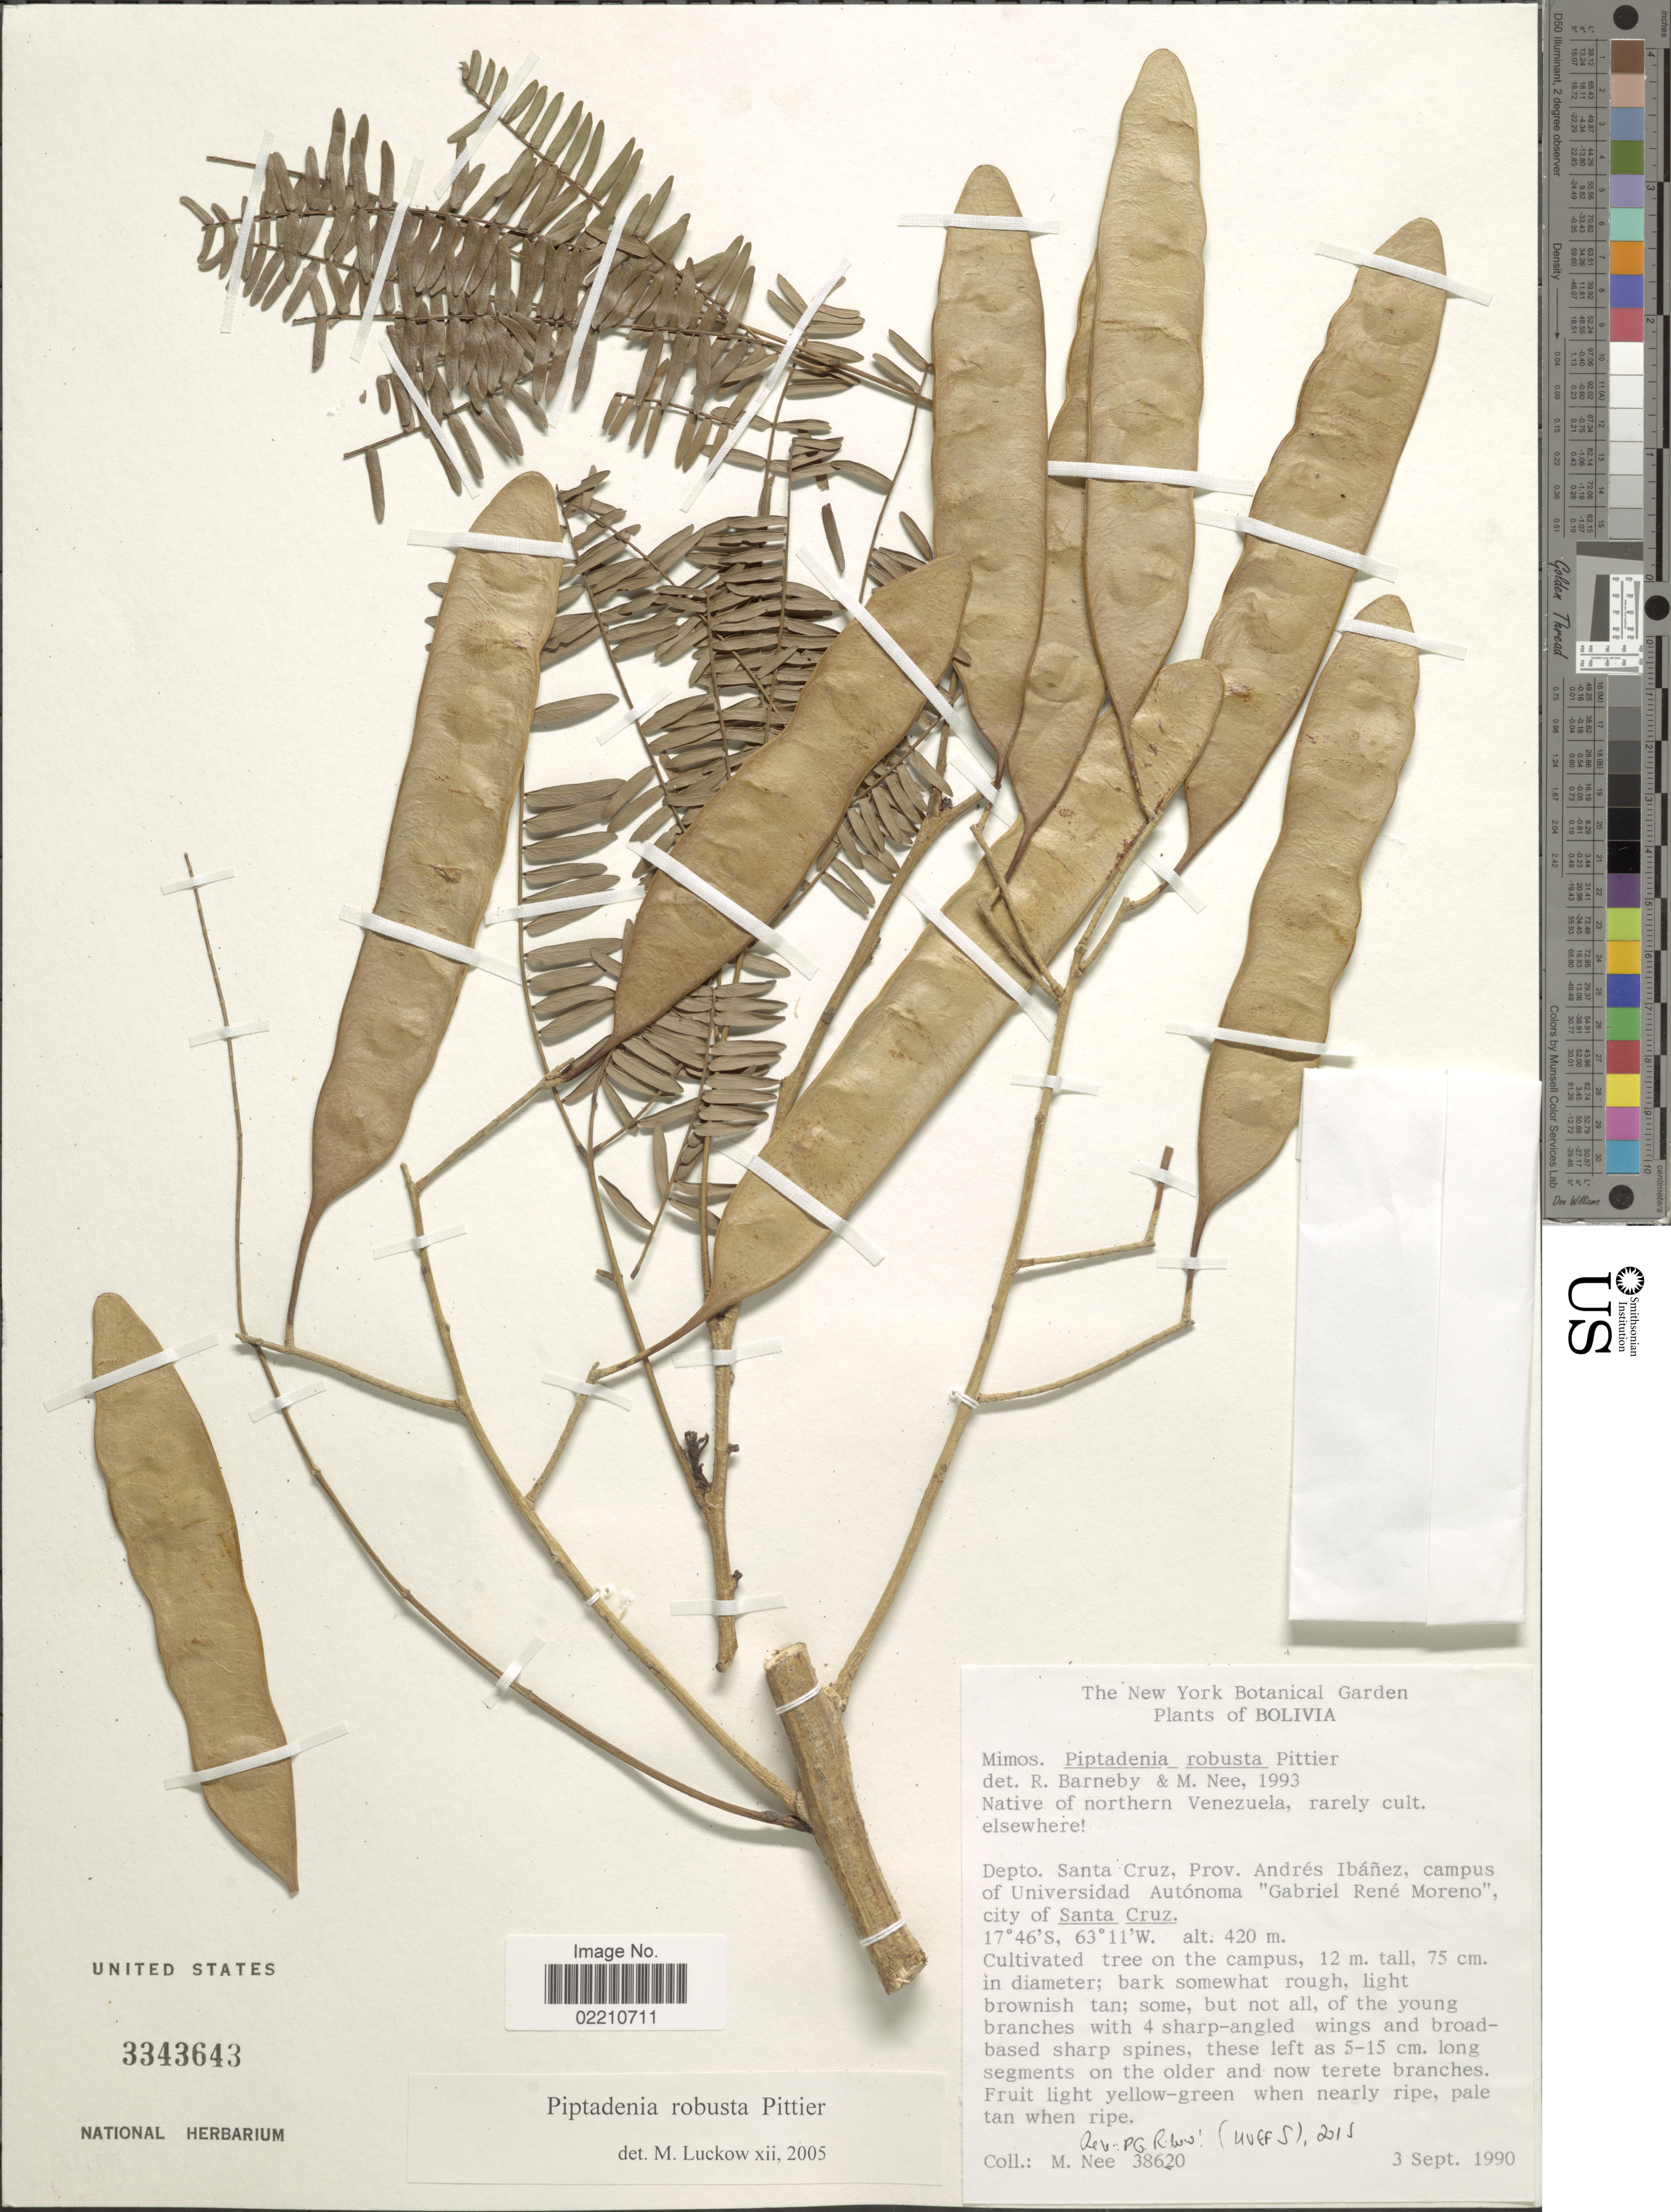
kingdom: Plantae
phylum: Tracheophyta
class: Magnoliopsida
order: Fabales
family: Fabaceae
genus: Piptadenia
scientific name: Piptadenia robusta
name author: Pittier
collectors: M. Nee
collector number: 38620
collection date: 1990-09-03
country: Bolivia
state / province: Santa Cruz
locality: Prov. Andrés Ibáñez, campus of Universidad Autónoma "Gabriel René Moreno", city of Santa Cruz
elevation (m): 420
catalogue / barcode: US 3343643